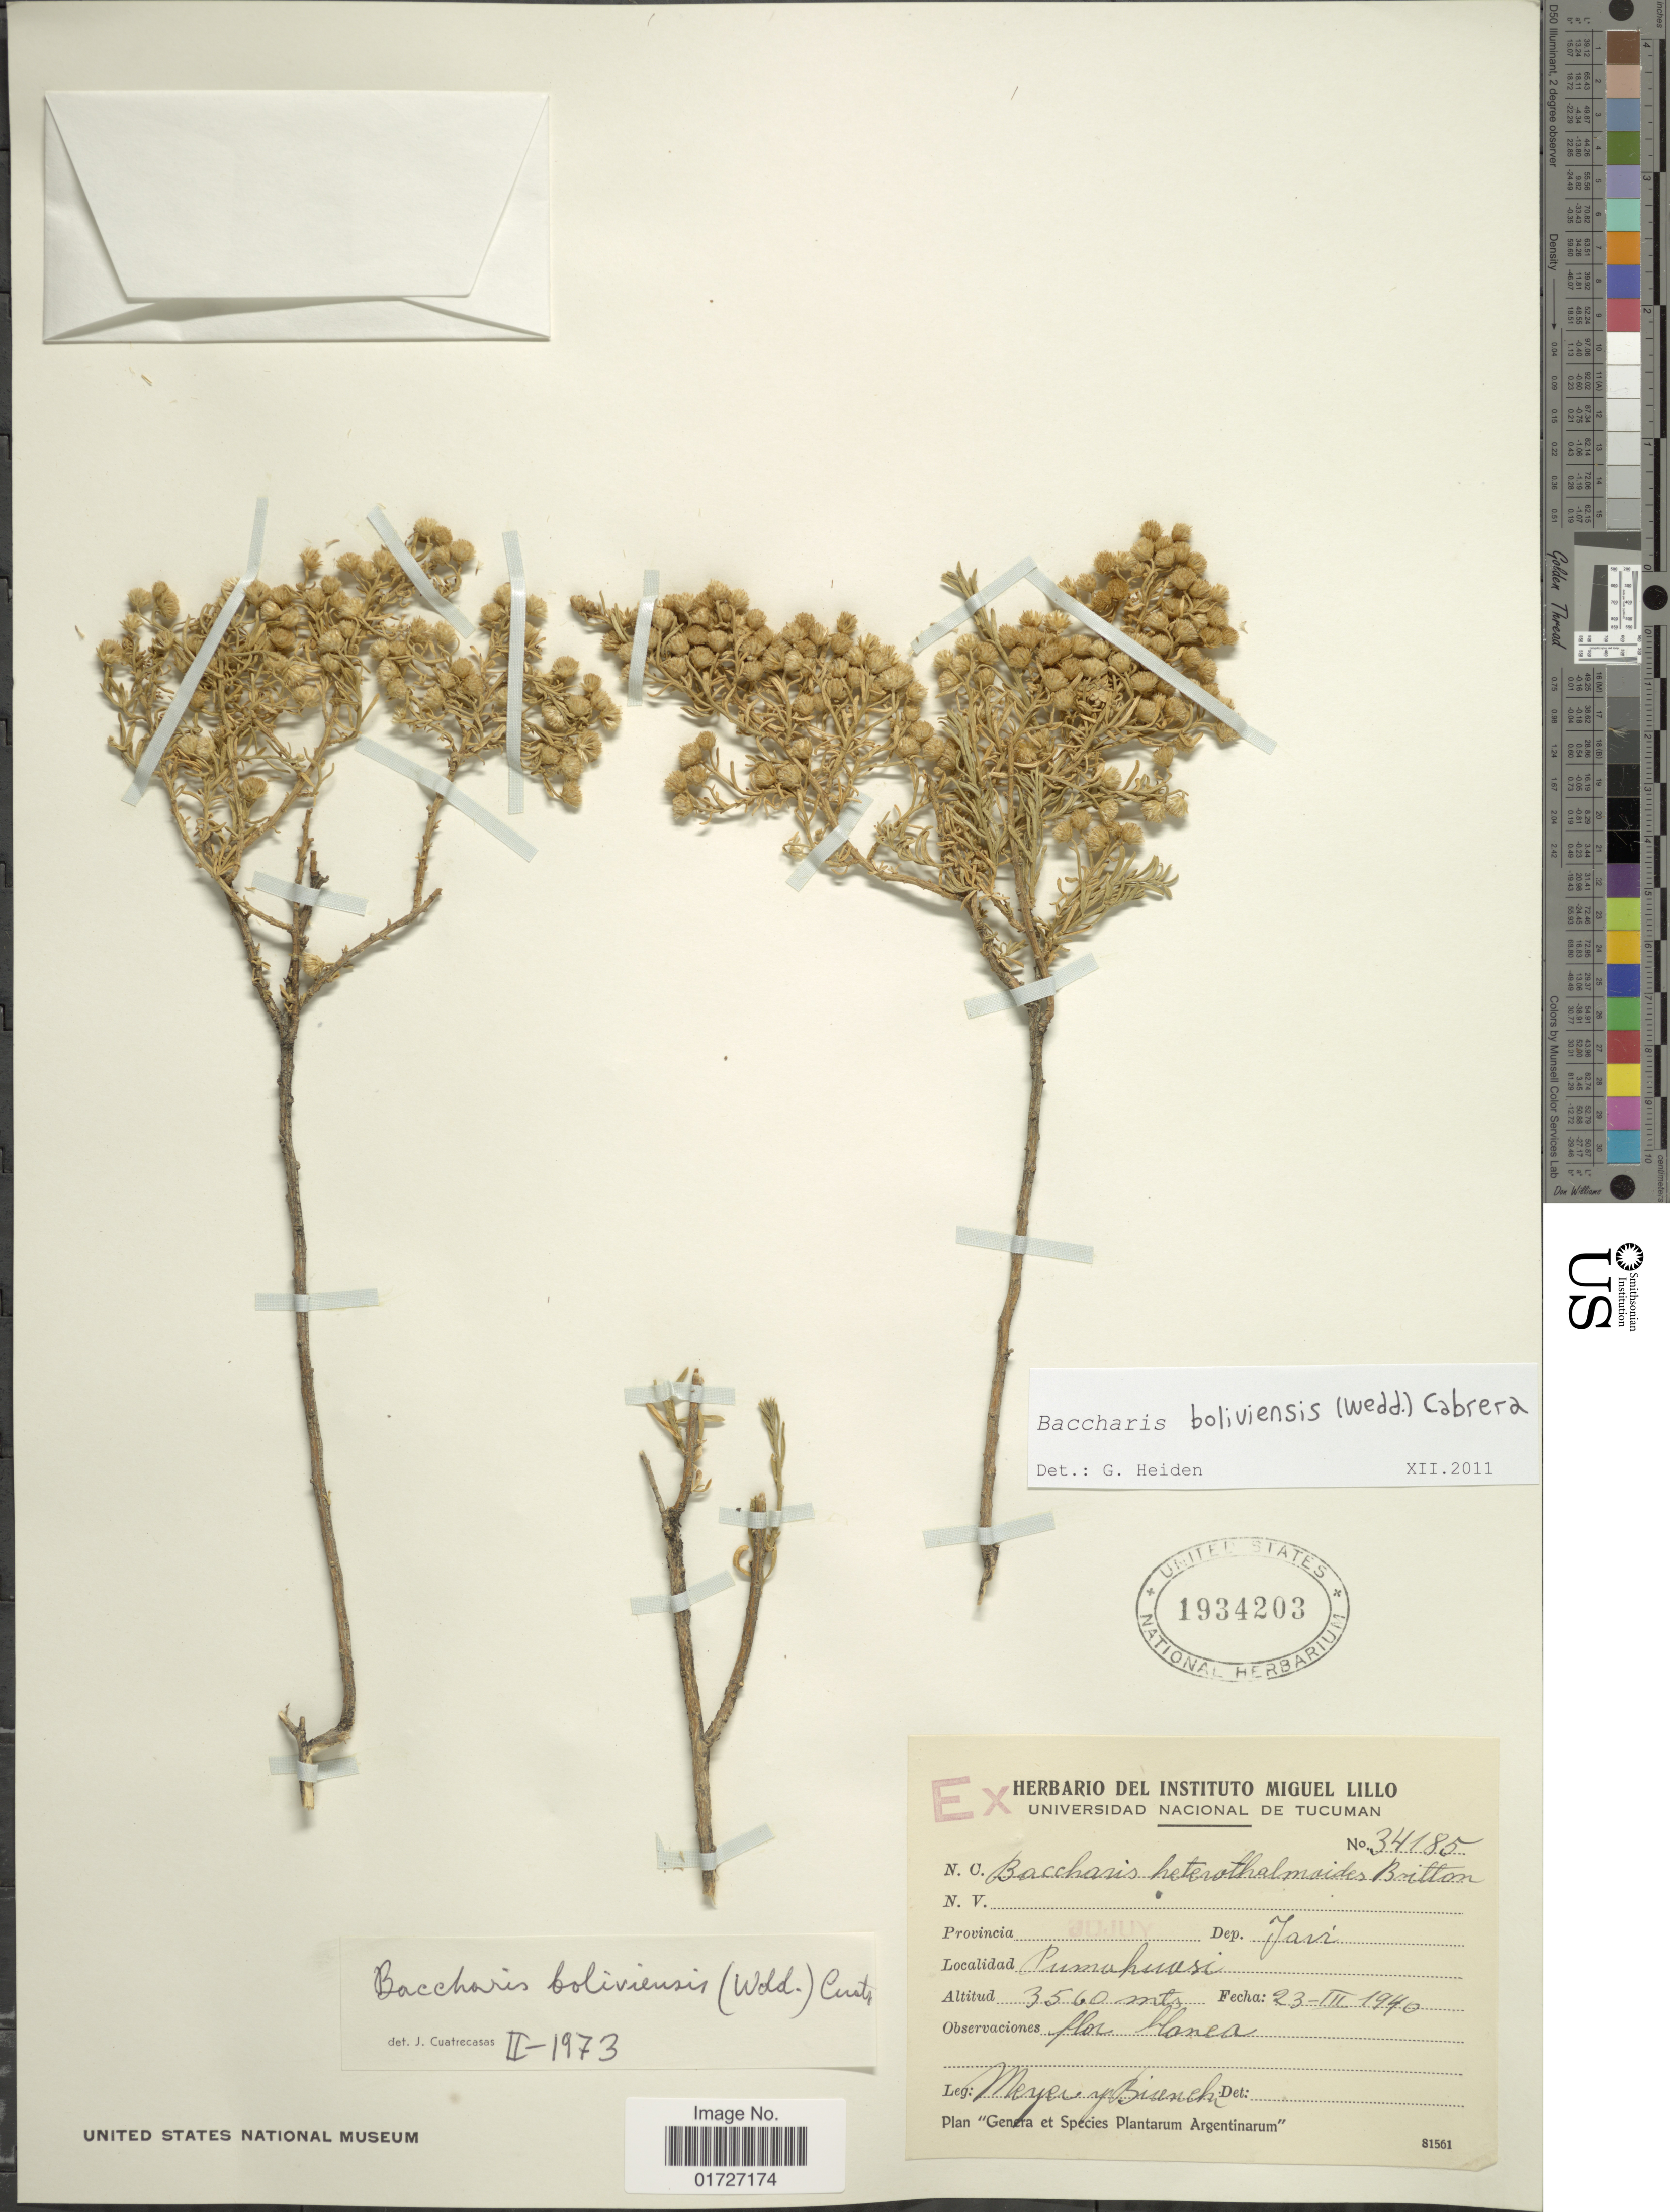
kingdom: Plantae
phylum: Tracheophyta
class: Magnoliopsida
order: Asterales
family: Asteraceae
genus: Baccharis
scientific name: Baccharis bolivensis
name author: (Wedd.) Cabrera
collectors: -- Meyer & Collector illegible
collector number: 34185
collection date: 1940-03-23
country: Argentina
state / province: Jujuy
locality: Dep, Yavi, Pumahuasi.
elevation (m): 3560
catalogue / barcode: US 1934203